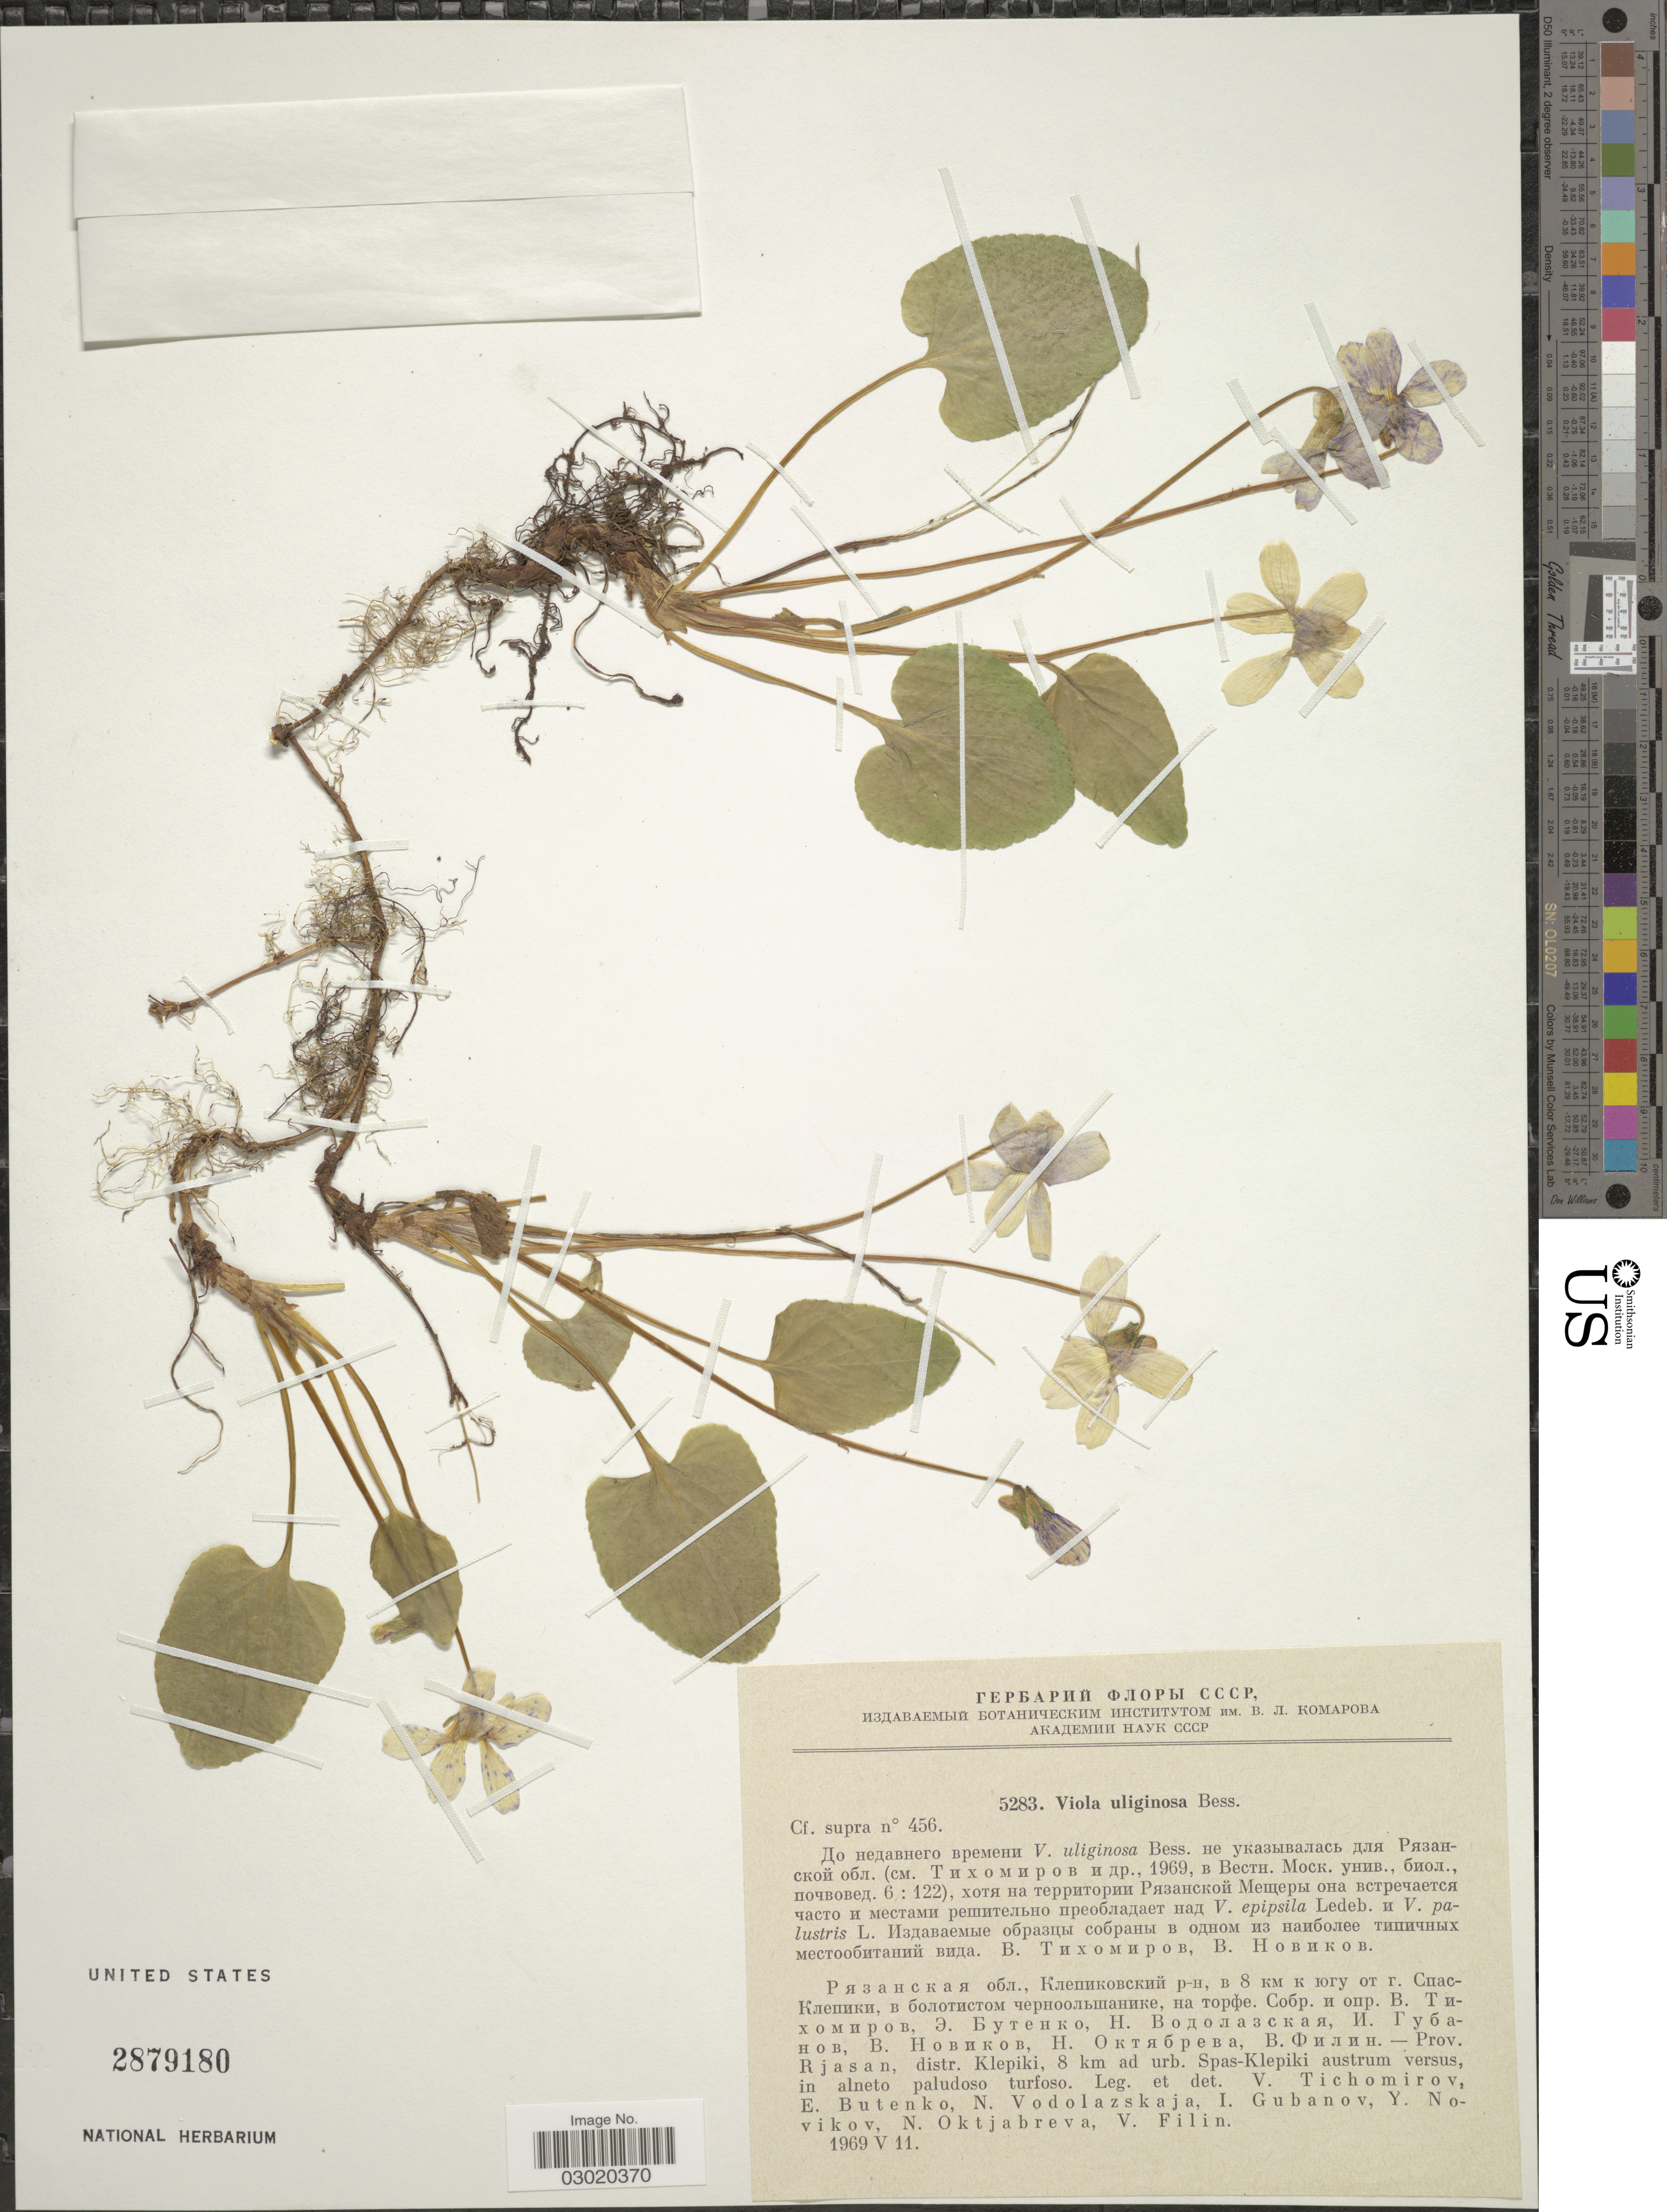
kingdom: Plantae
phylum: Tracheophyta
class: Magnoliopsida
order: Malpighiales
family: Violaceae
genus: Viola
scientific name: Viola uliginosa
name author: Besser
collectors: V. Tichomirov, E. Butenko, N. Vodolazskaja, I. Gubanov & et al.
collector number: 5283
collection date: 1969-05-11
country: Russian Federation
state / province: Ryazan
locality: Prov. Rjasan, distr. Klepiki, 8 km ad urb. Spas-Klepiki austrum versus, in alneto paludoso turfoso.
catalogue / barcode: US 2879180